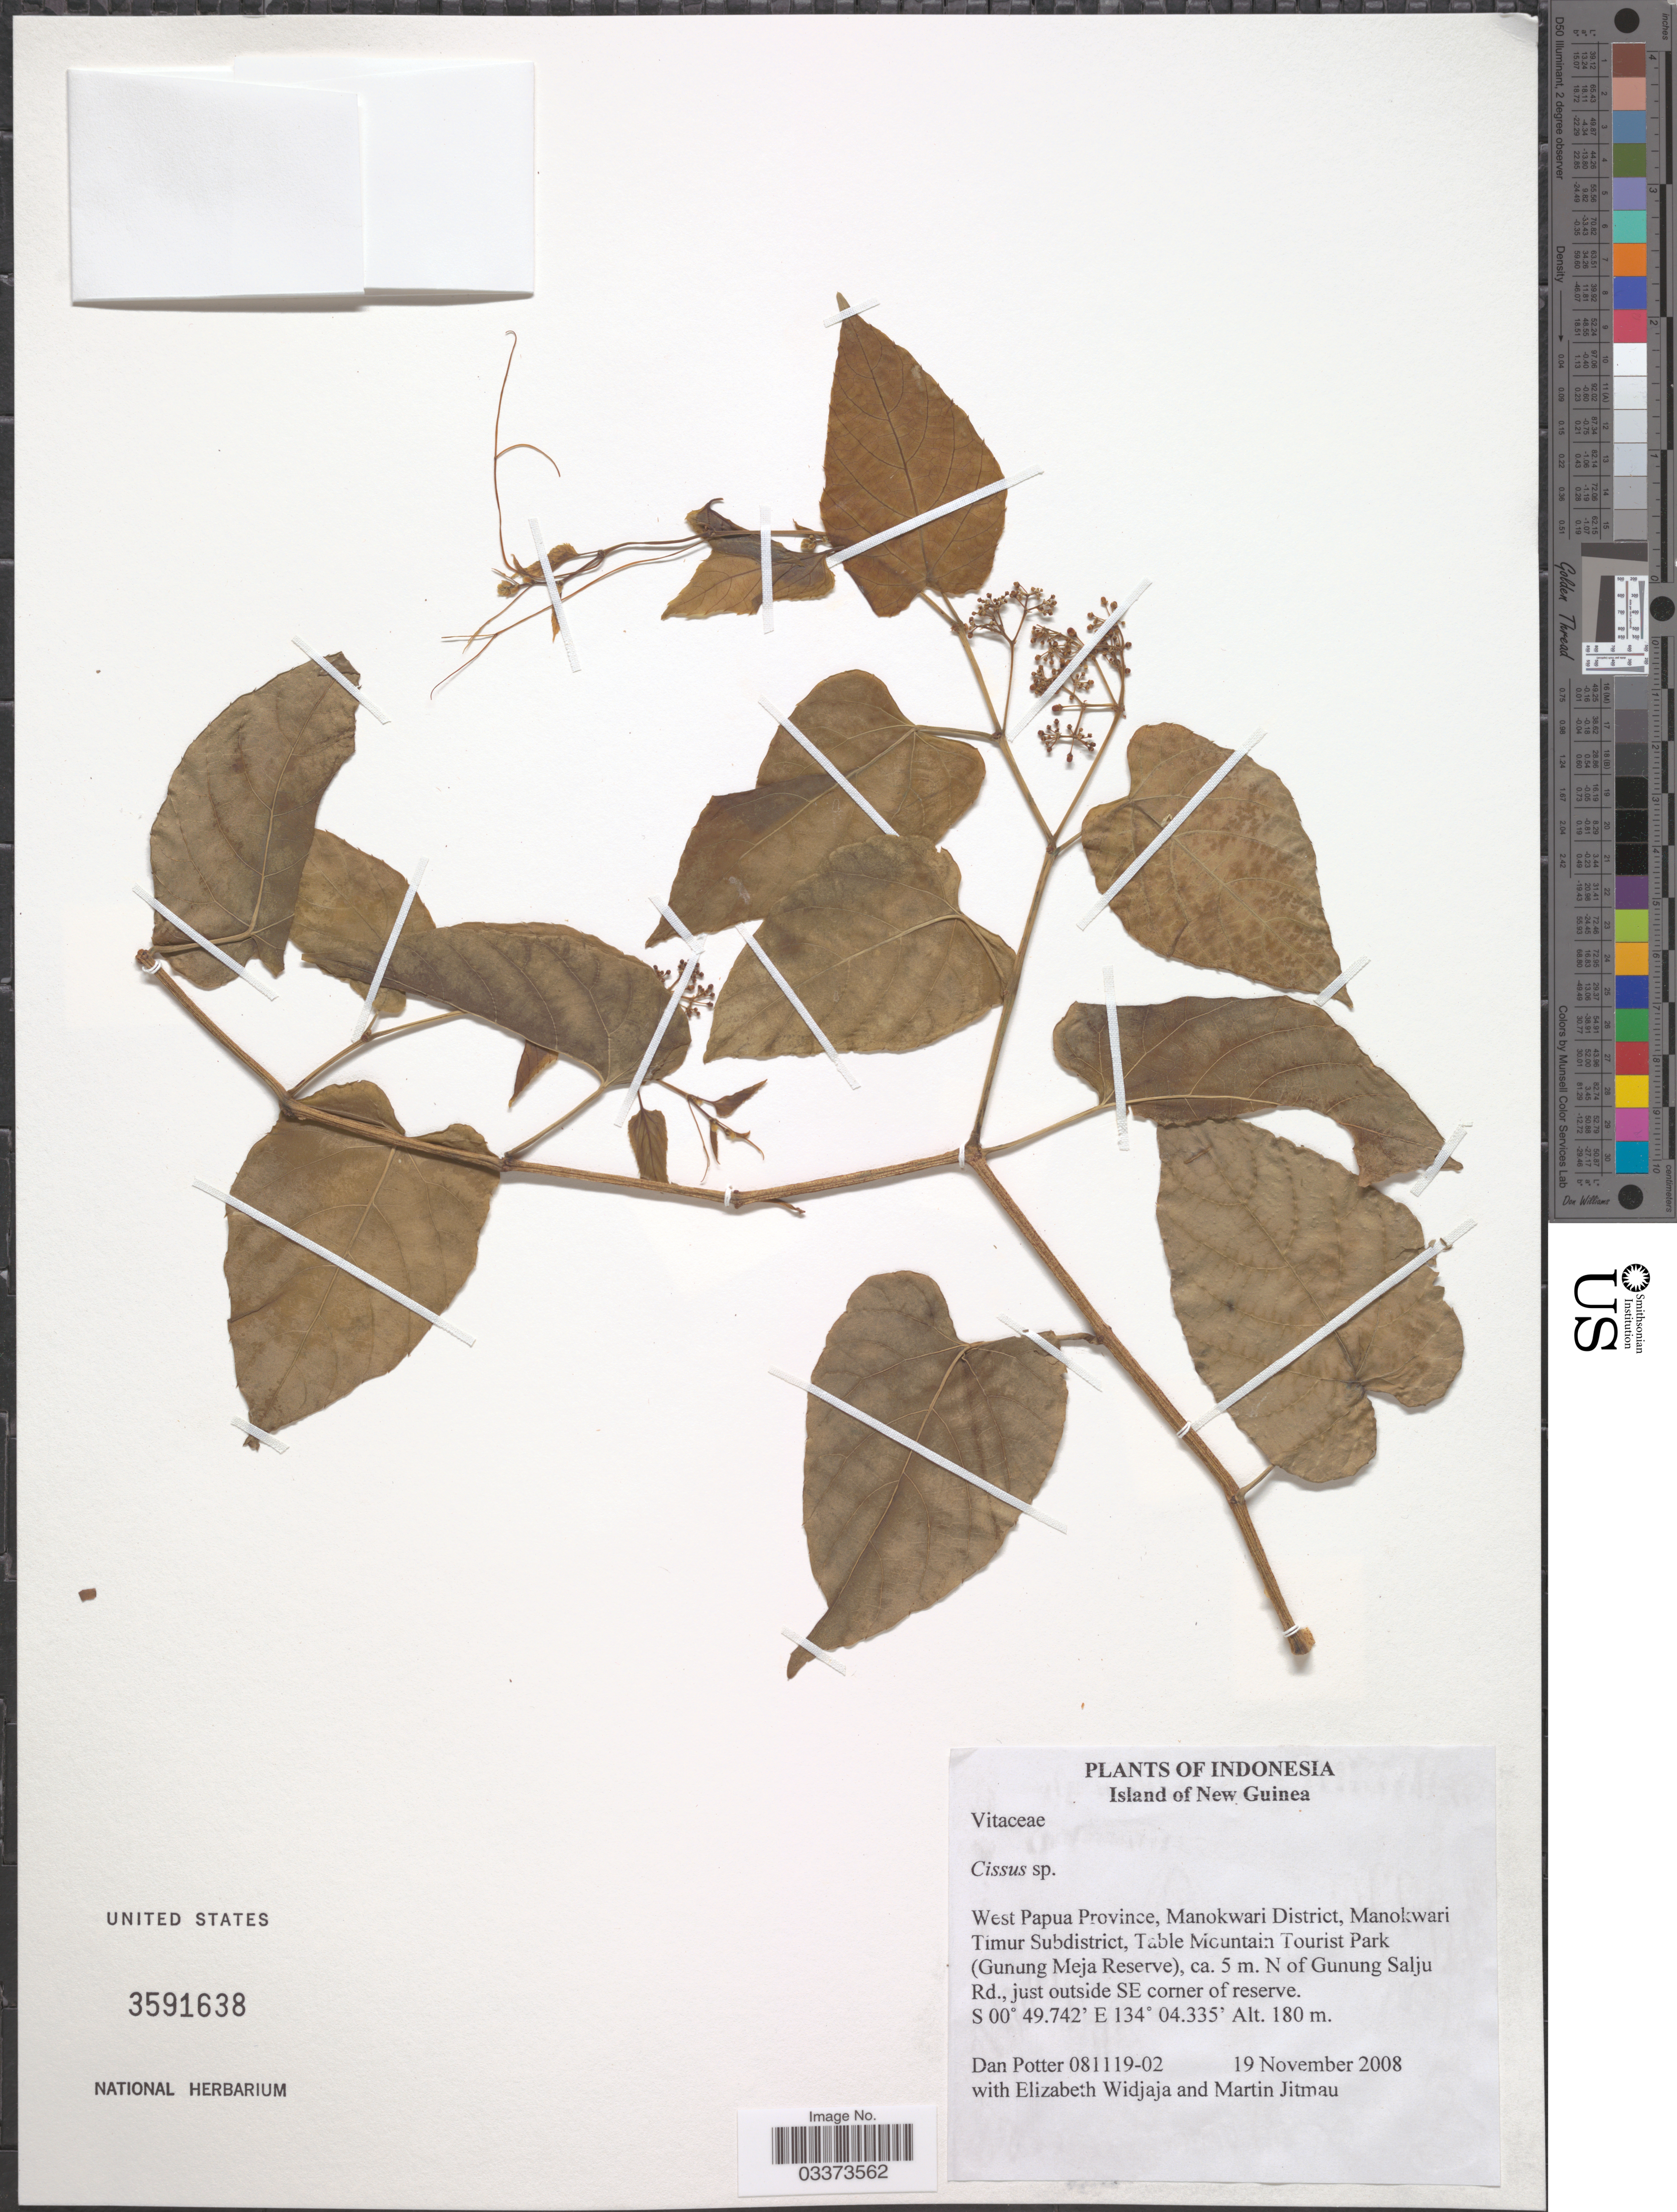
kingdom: Plantae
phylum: Tracheophyta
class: Magnoliopsida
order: Vitales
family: Vitaceae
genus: Cissus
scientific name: Cissus sp.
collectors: D. Potter, E. A. Widjaja & M. Jitmau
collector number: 081119-02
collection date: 2008-11-19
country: Indonesia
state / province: Papua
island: New Guinea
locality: Island of New Guinea. West Papua Province, Manokwari District, Manokwari Timur Subdistrict, Table Mountain Tourist Park (Gunung Meja Reserve), ca. 5 m. N of Gunung Salju Rd., just outside SE corner of reserve.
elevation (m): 180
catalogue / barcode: US 3591638